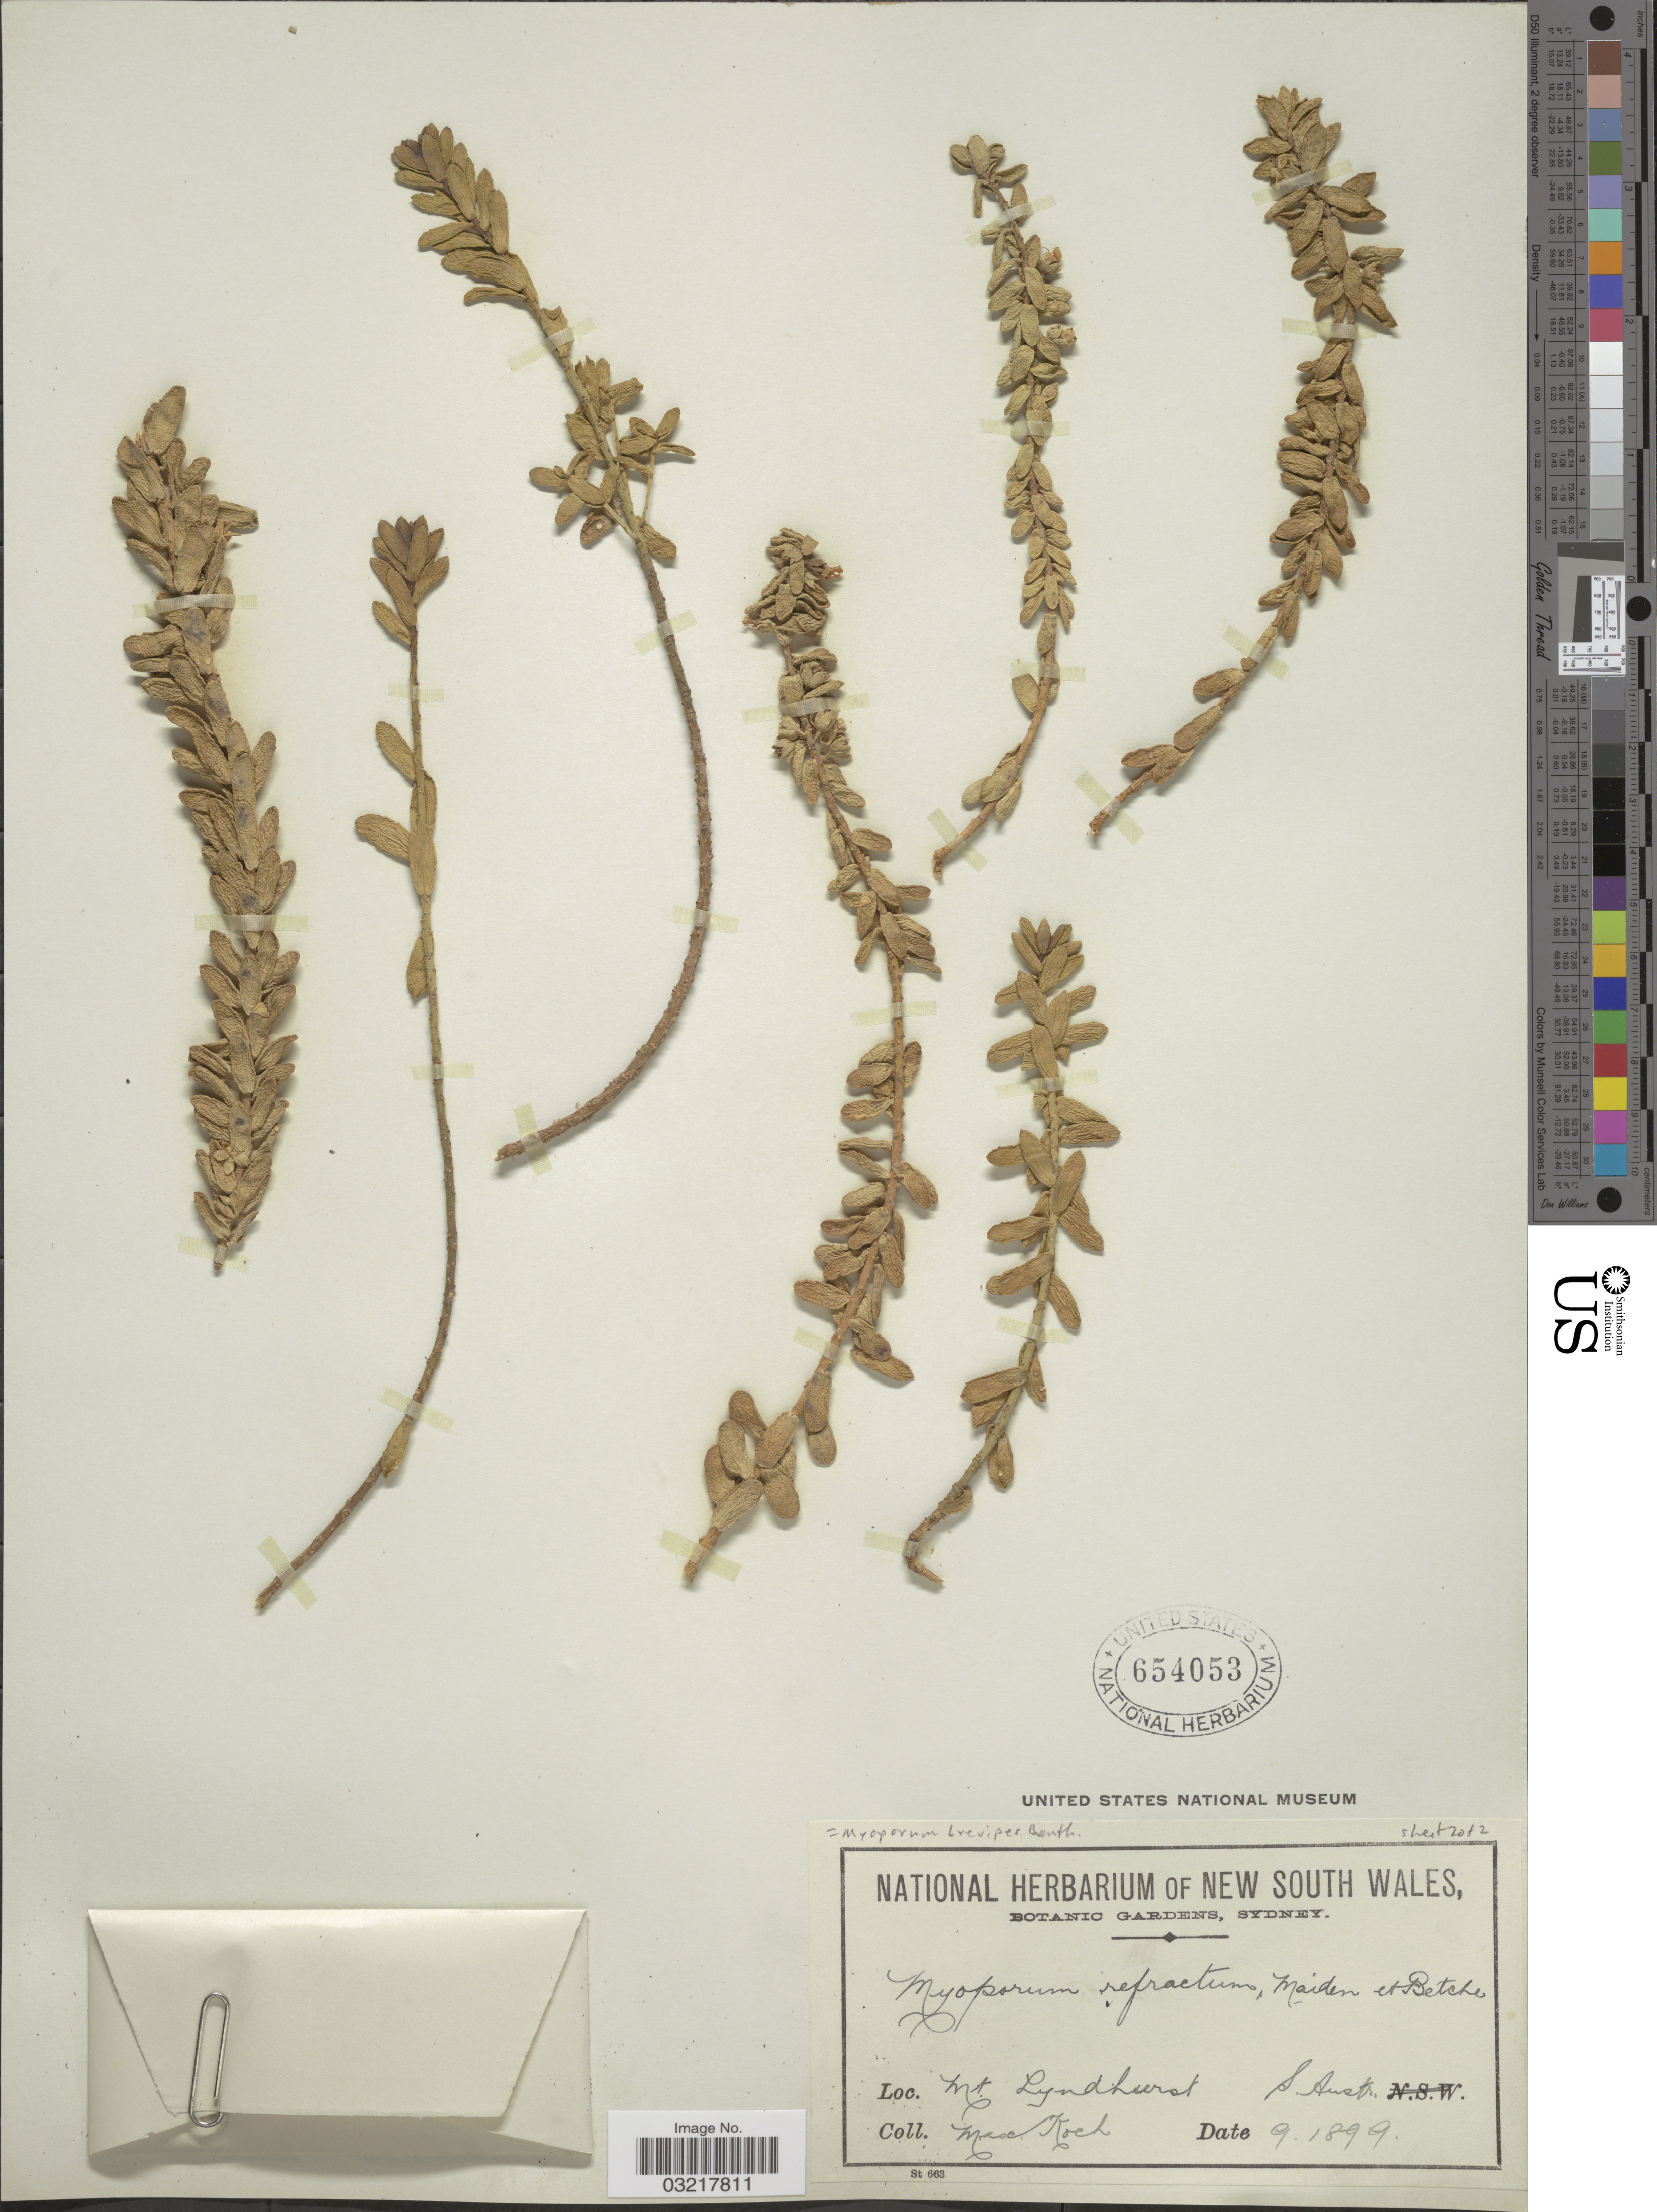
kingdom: Plantae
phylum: Tracheophyta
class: Magnoliopsida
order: Lamiales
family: Scrophulariaceae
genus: Myoporum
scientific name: Myoporum brevipes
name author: Benth.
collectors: M. Koch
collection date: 1899-09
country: Australia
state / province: South Australia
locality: Mt. Lyndhurst. S. Aust.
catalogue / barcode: US 654053